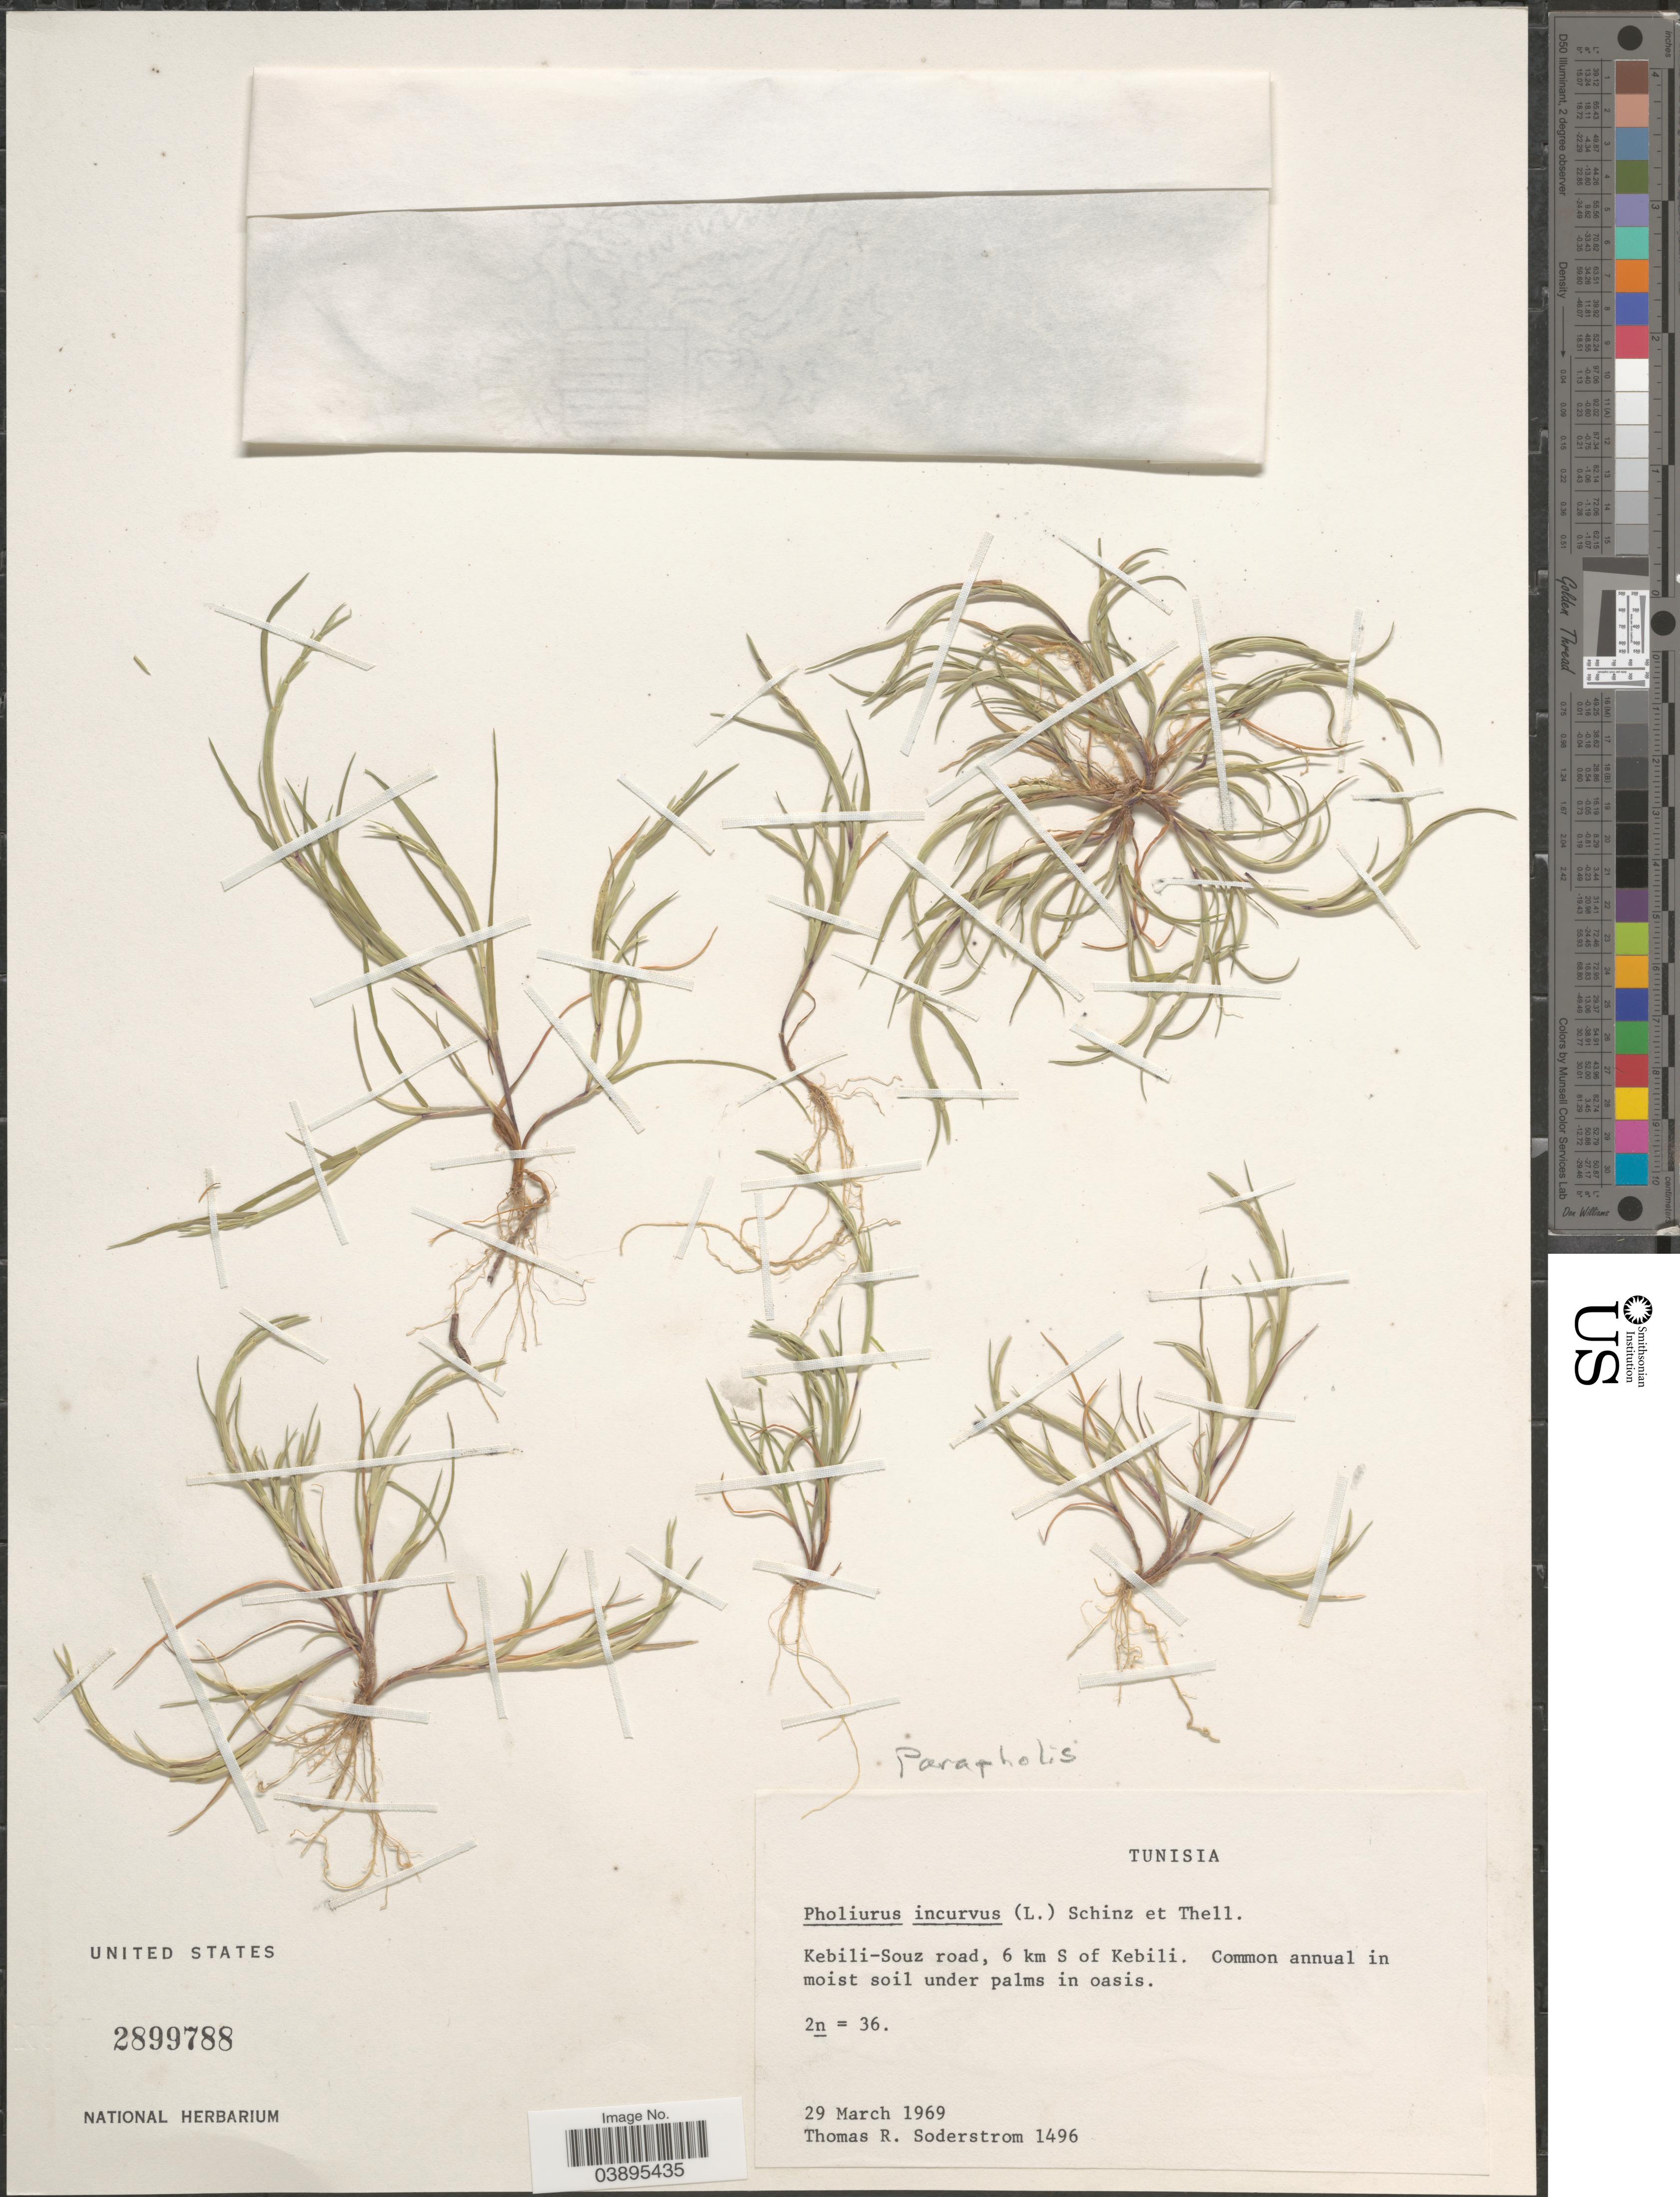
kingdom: Plantae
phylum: Tracheophyta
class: Liliopsida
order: Poales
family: Poaceae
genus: Parapholis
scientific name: Parapholis incurva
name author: (L.) C.E. Hubb.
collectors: T. R. Soderstrom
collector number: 1496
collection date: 1969-03-29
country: Tunisia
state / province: Kebili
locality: Kebili-Souz road, 6 km S of Kebili.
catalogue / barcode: US 2899788